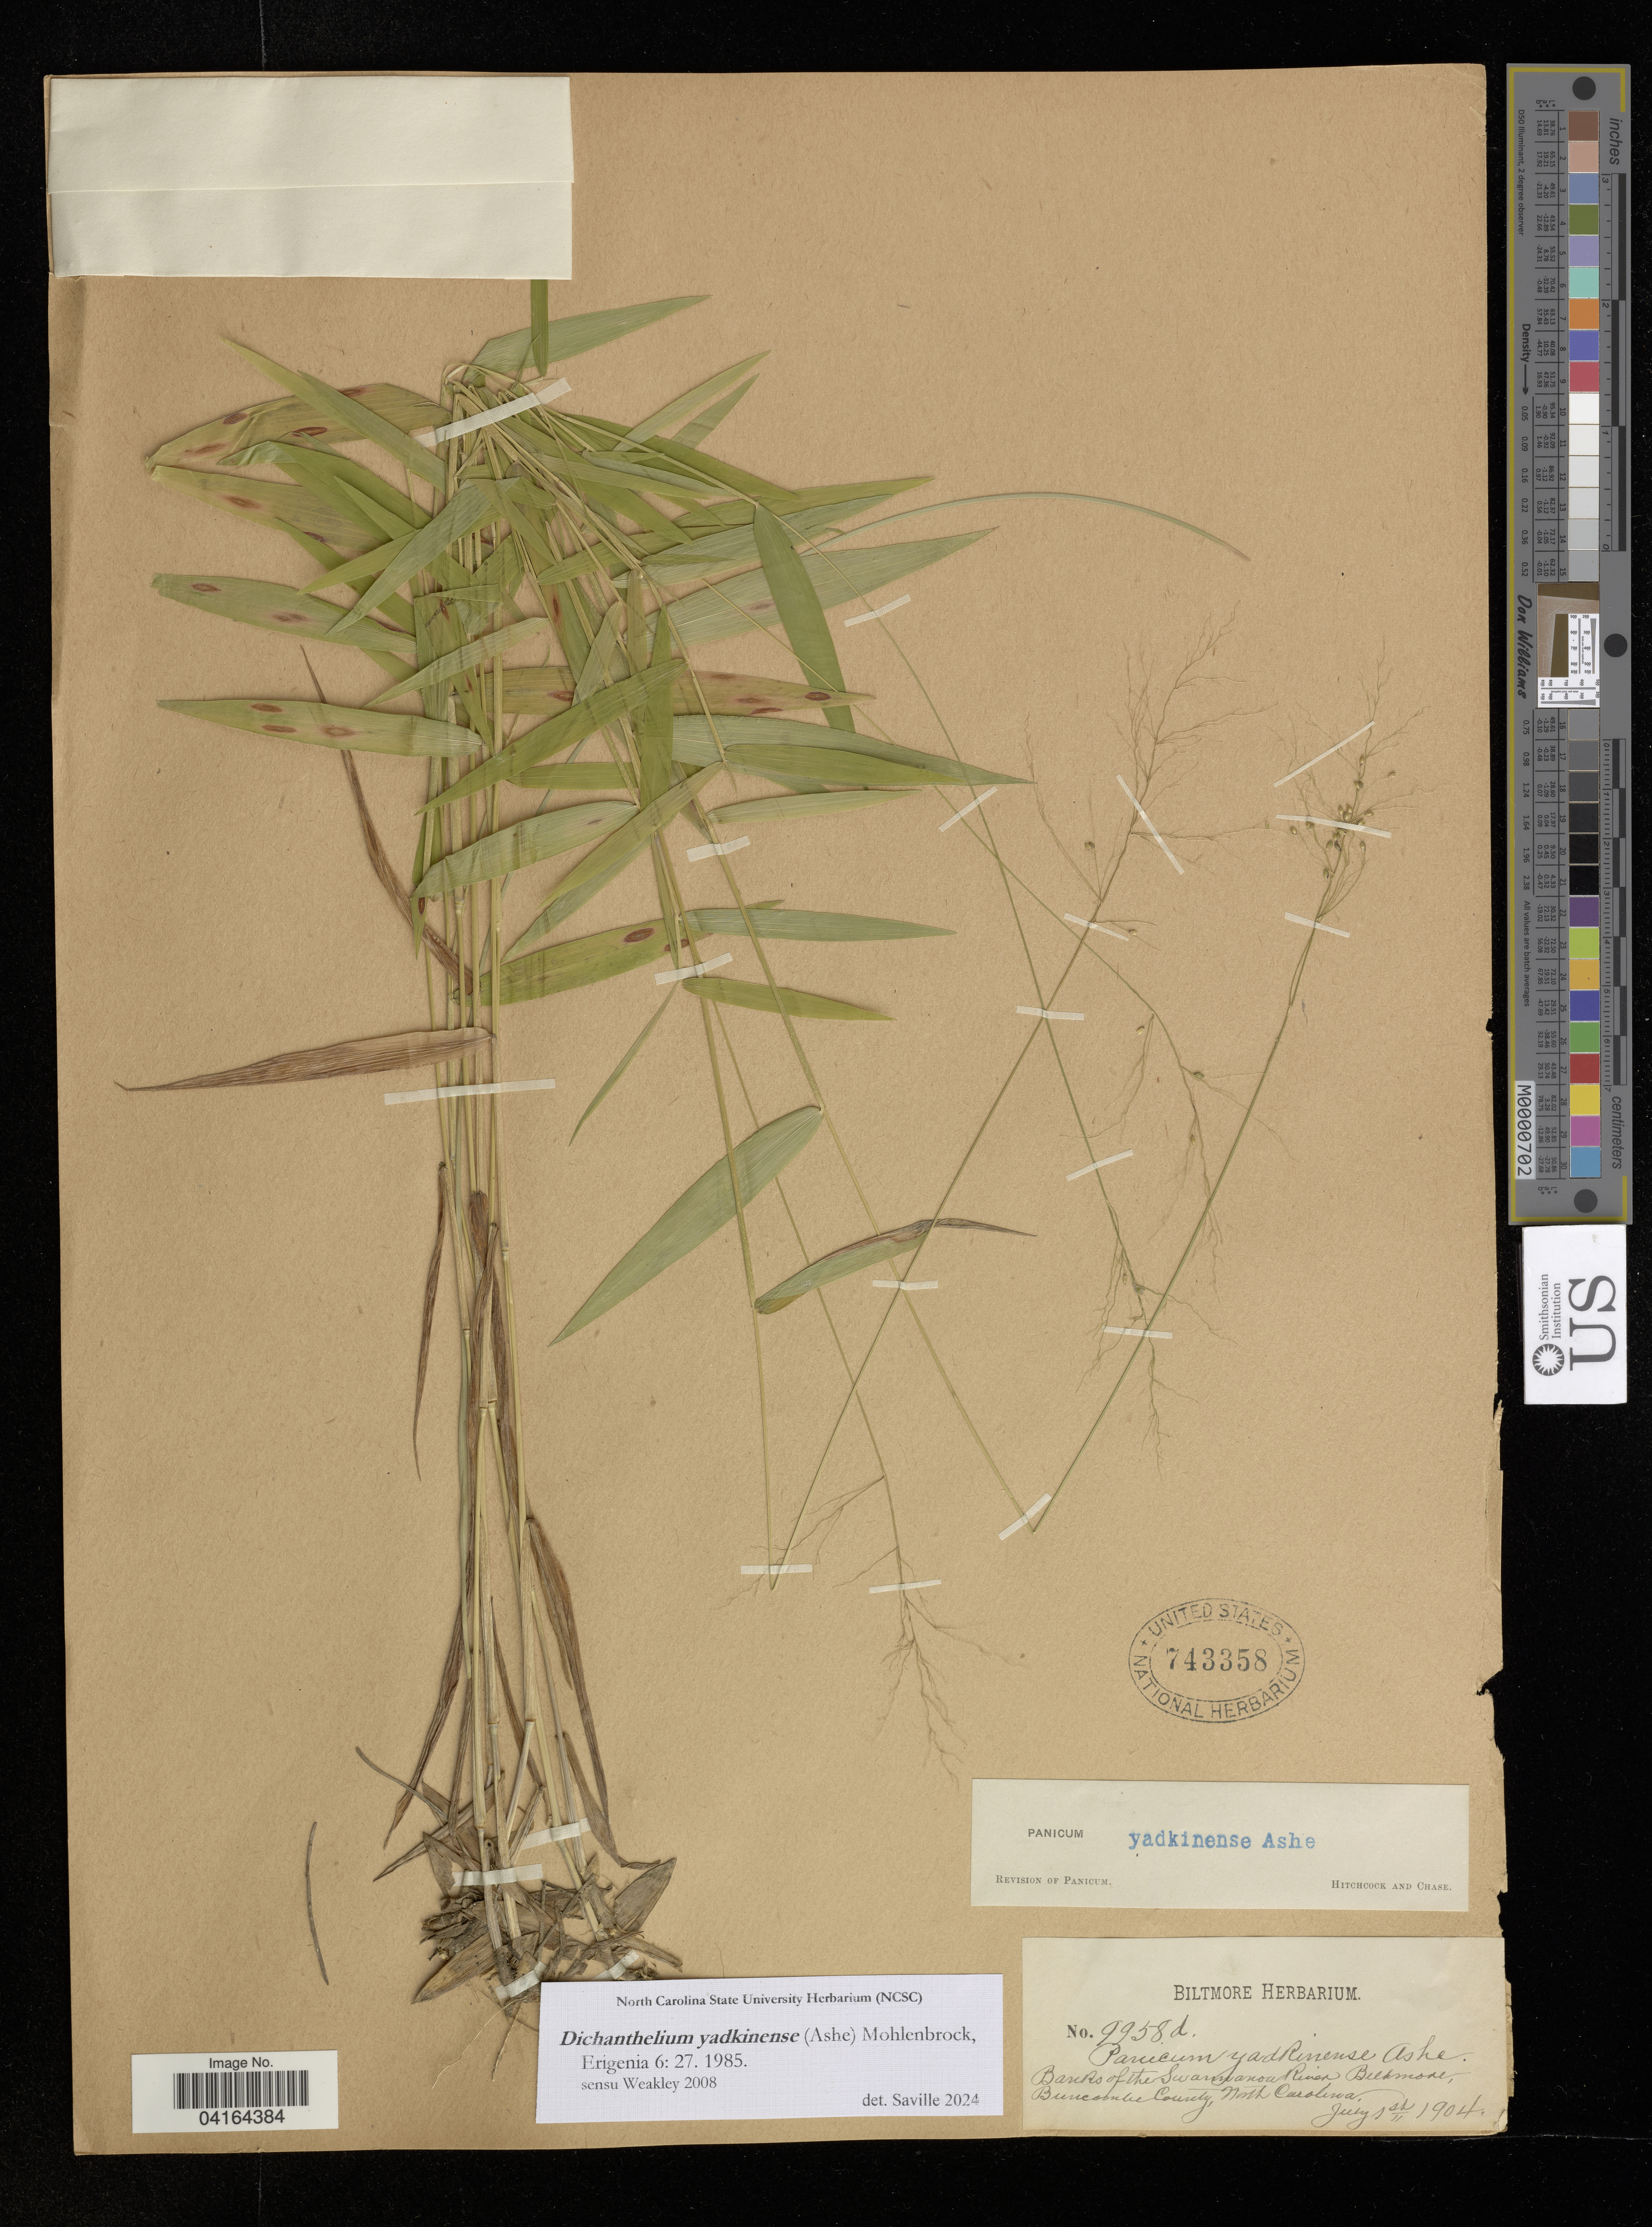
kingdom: Plantae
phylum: Tracheophyta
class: Liliopsida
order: Poales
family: Poaceae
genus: Dichanthelium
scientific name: Dichanthelium yadkinense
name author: (Ashe) Mohlenbr.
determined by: Saville, A. C., (NCSC), North Carolina State University (UNITED STATES)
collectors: Biltmore Herbarium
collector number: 9958d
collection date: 1904-07-01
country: United States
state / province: North Carolina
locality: Banks of the Swannanoa River Biltmore, Buncombe County.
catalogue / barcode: US 743358